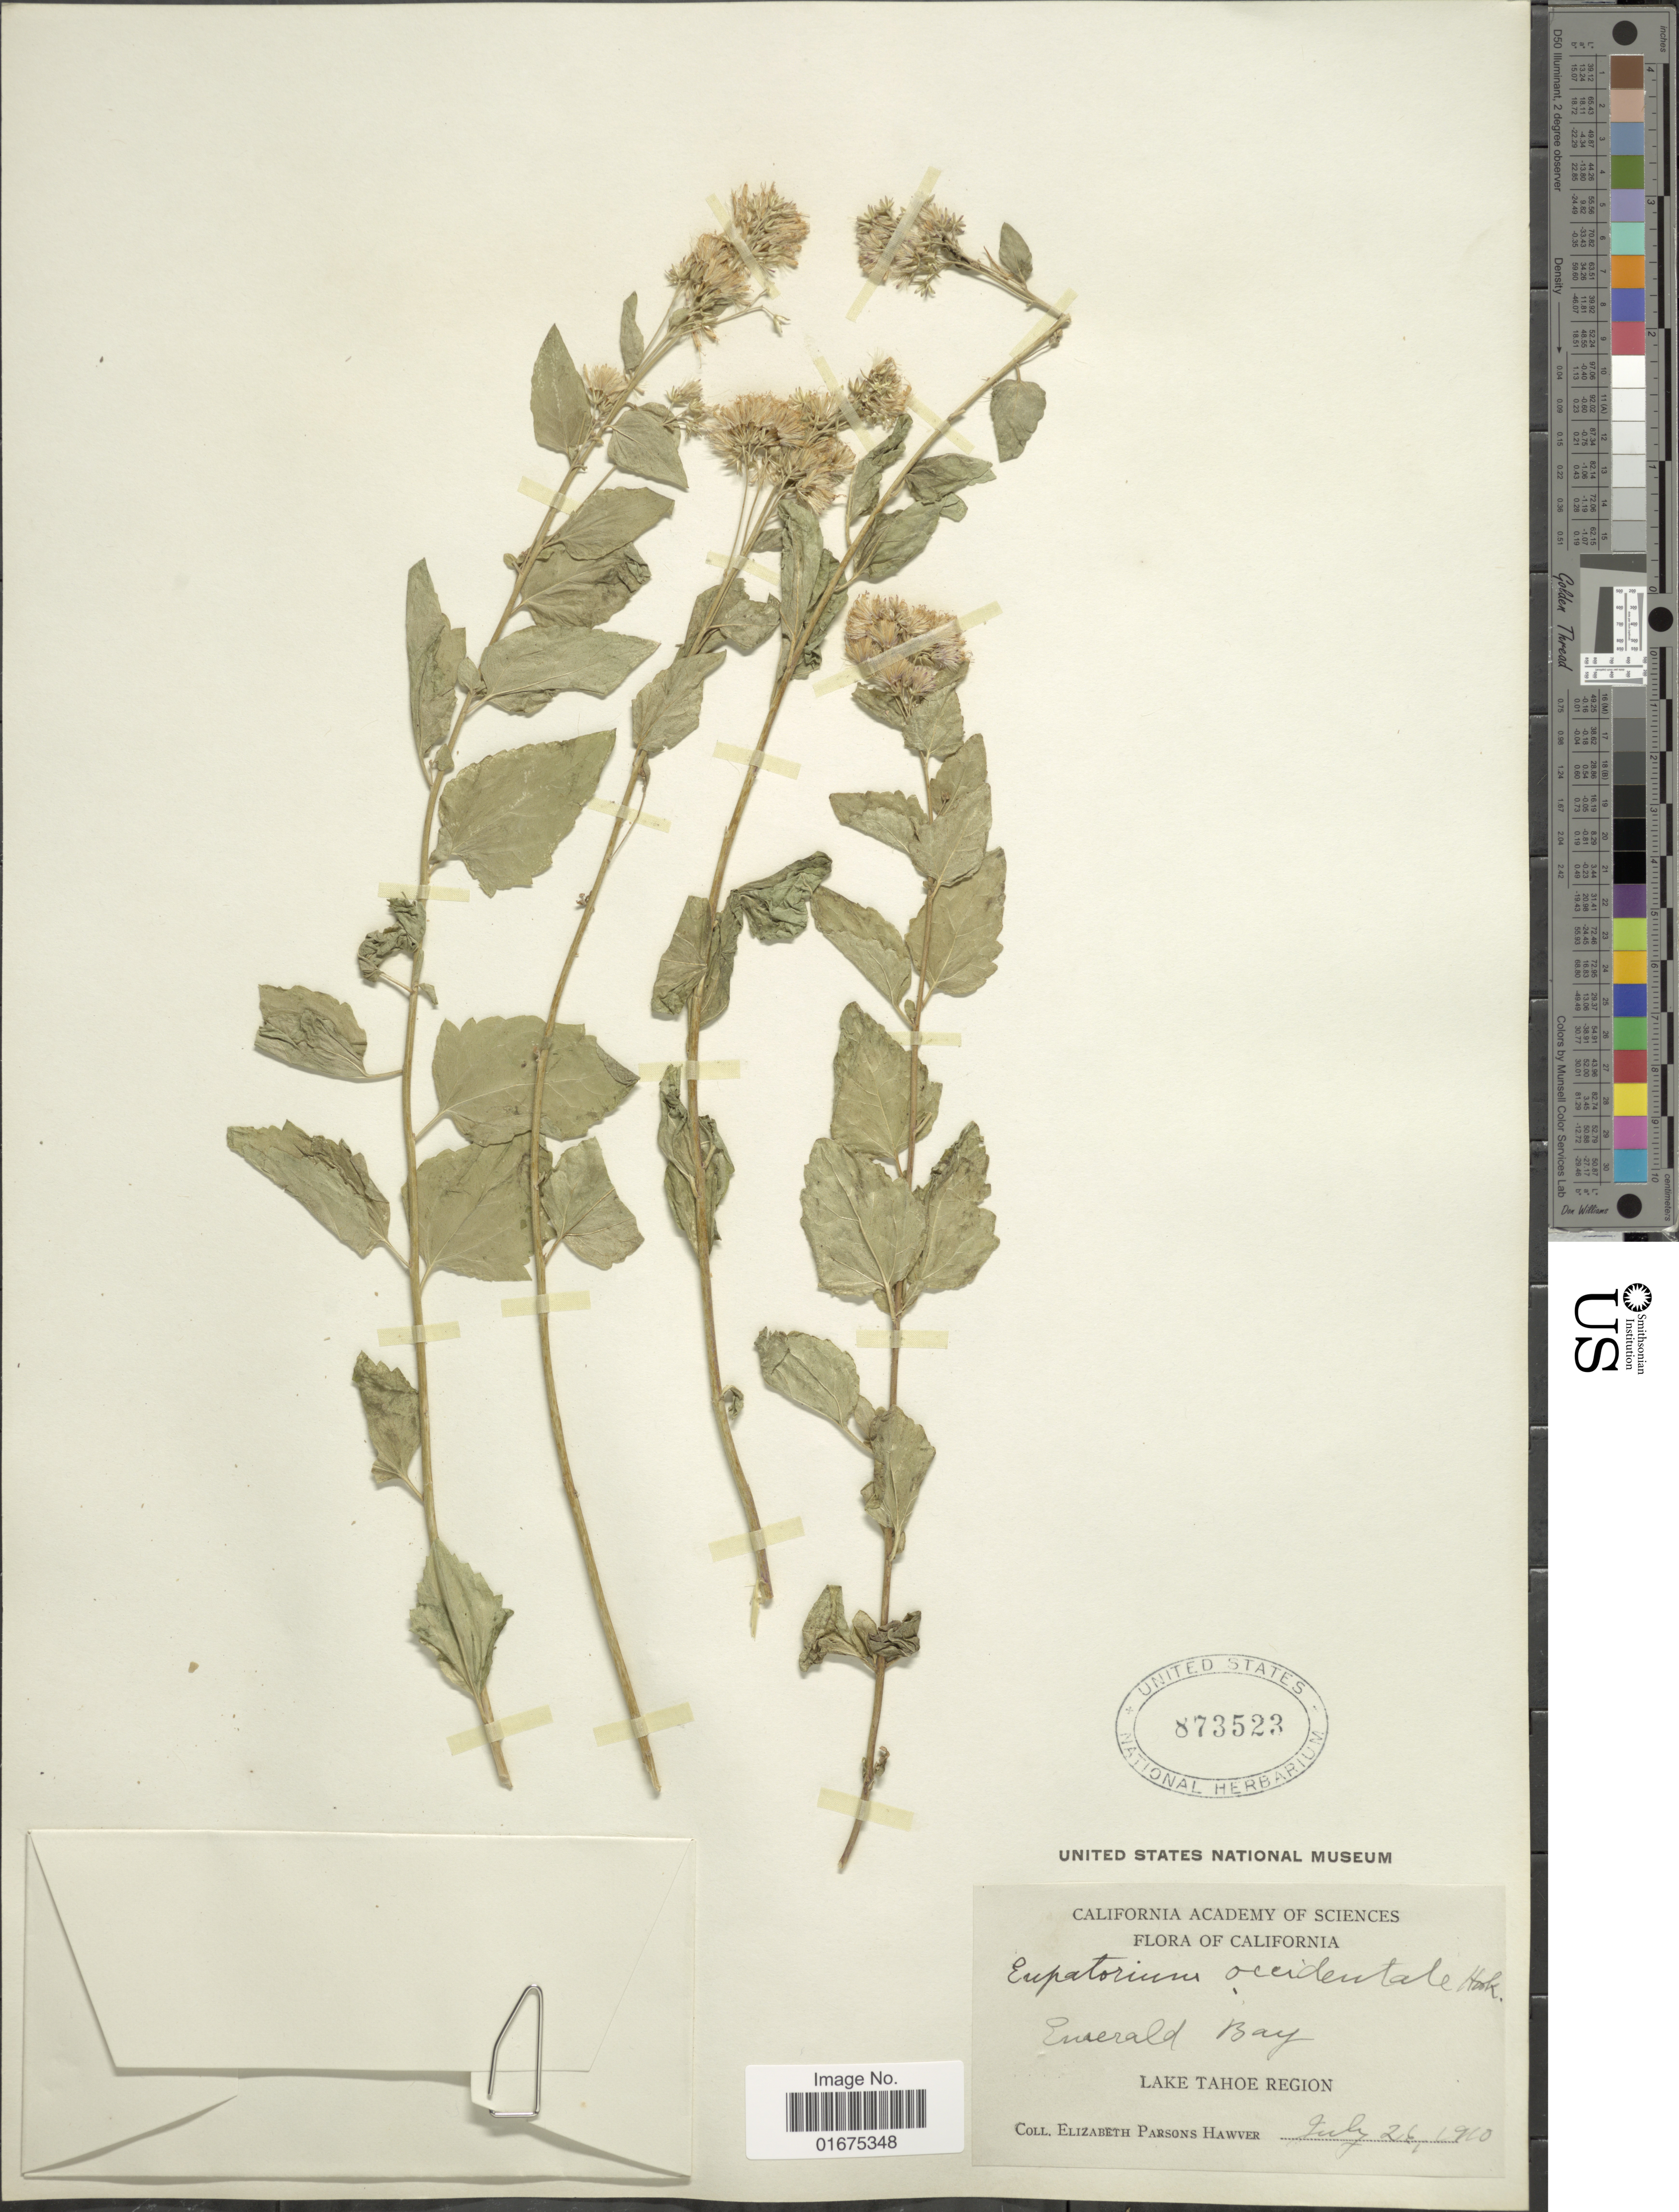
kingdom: Plantae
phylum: Tracheophyta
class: Magnoliopsida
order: Asterales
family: Asteraceae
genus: Ageratina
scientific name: Ageratina occidentalis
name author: (Hook.) R.M. King & H. Rob.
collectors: E. Hawver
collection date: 1910-07-26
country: United States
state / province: California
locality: Emerald Bay, Lake Tahoe Region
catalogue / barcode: US 873523